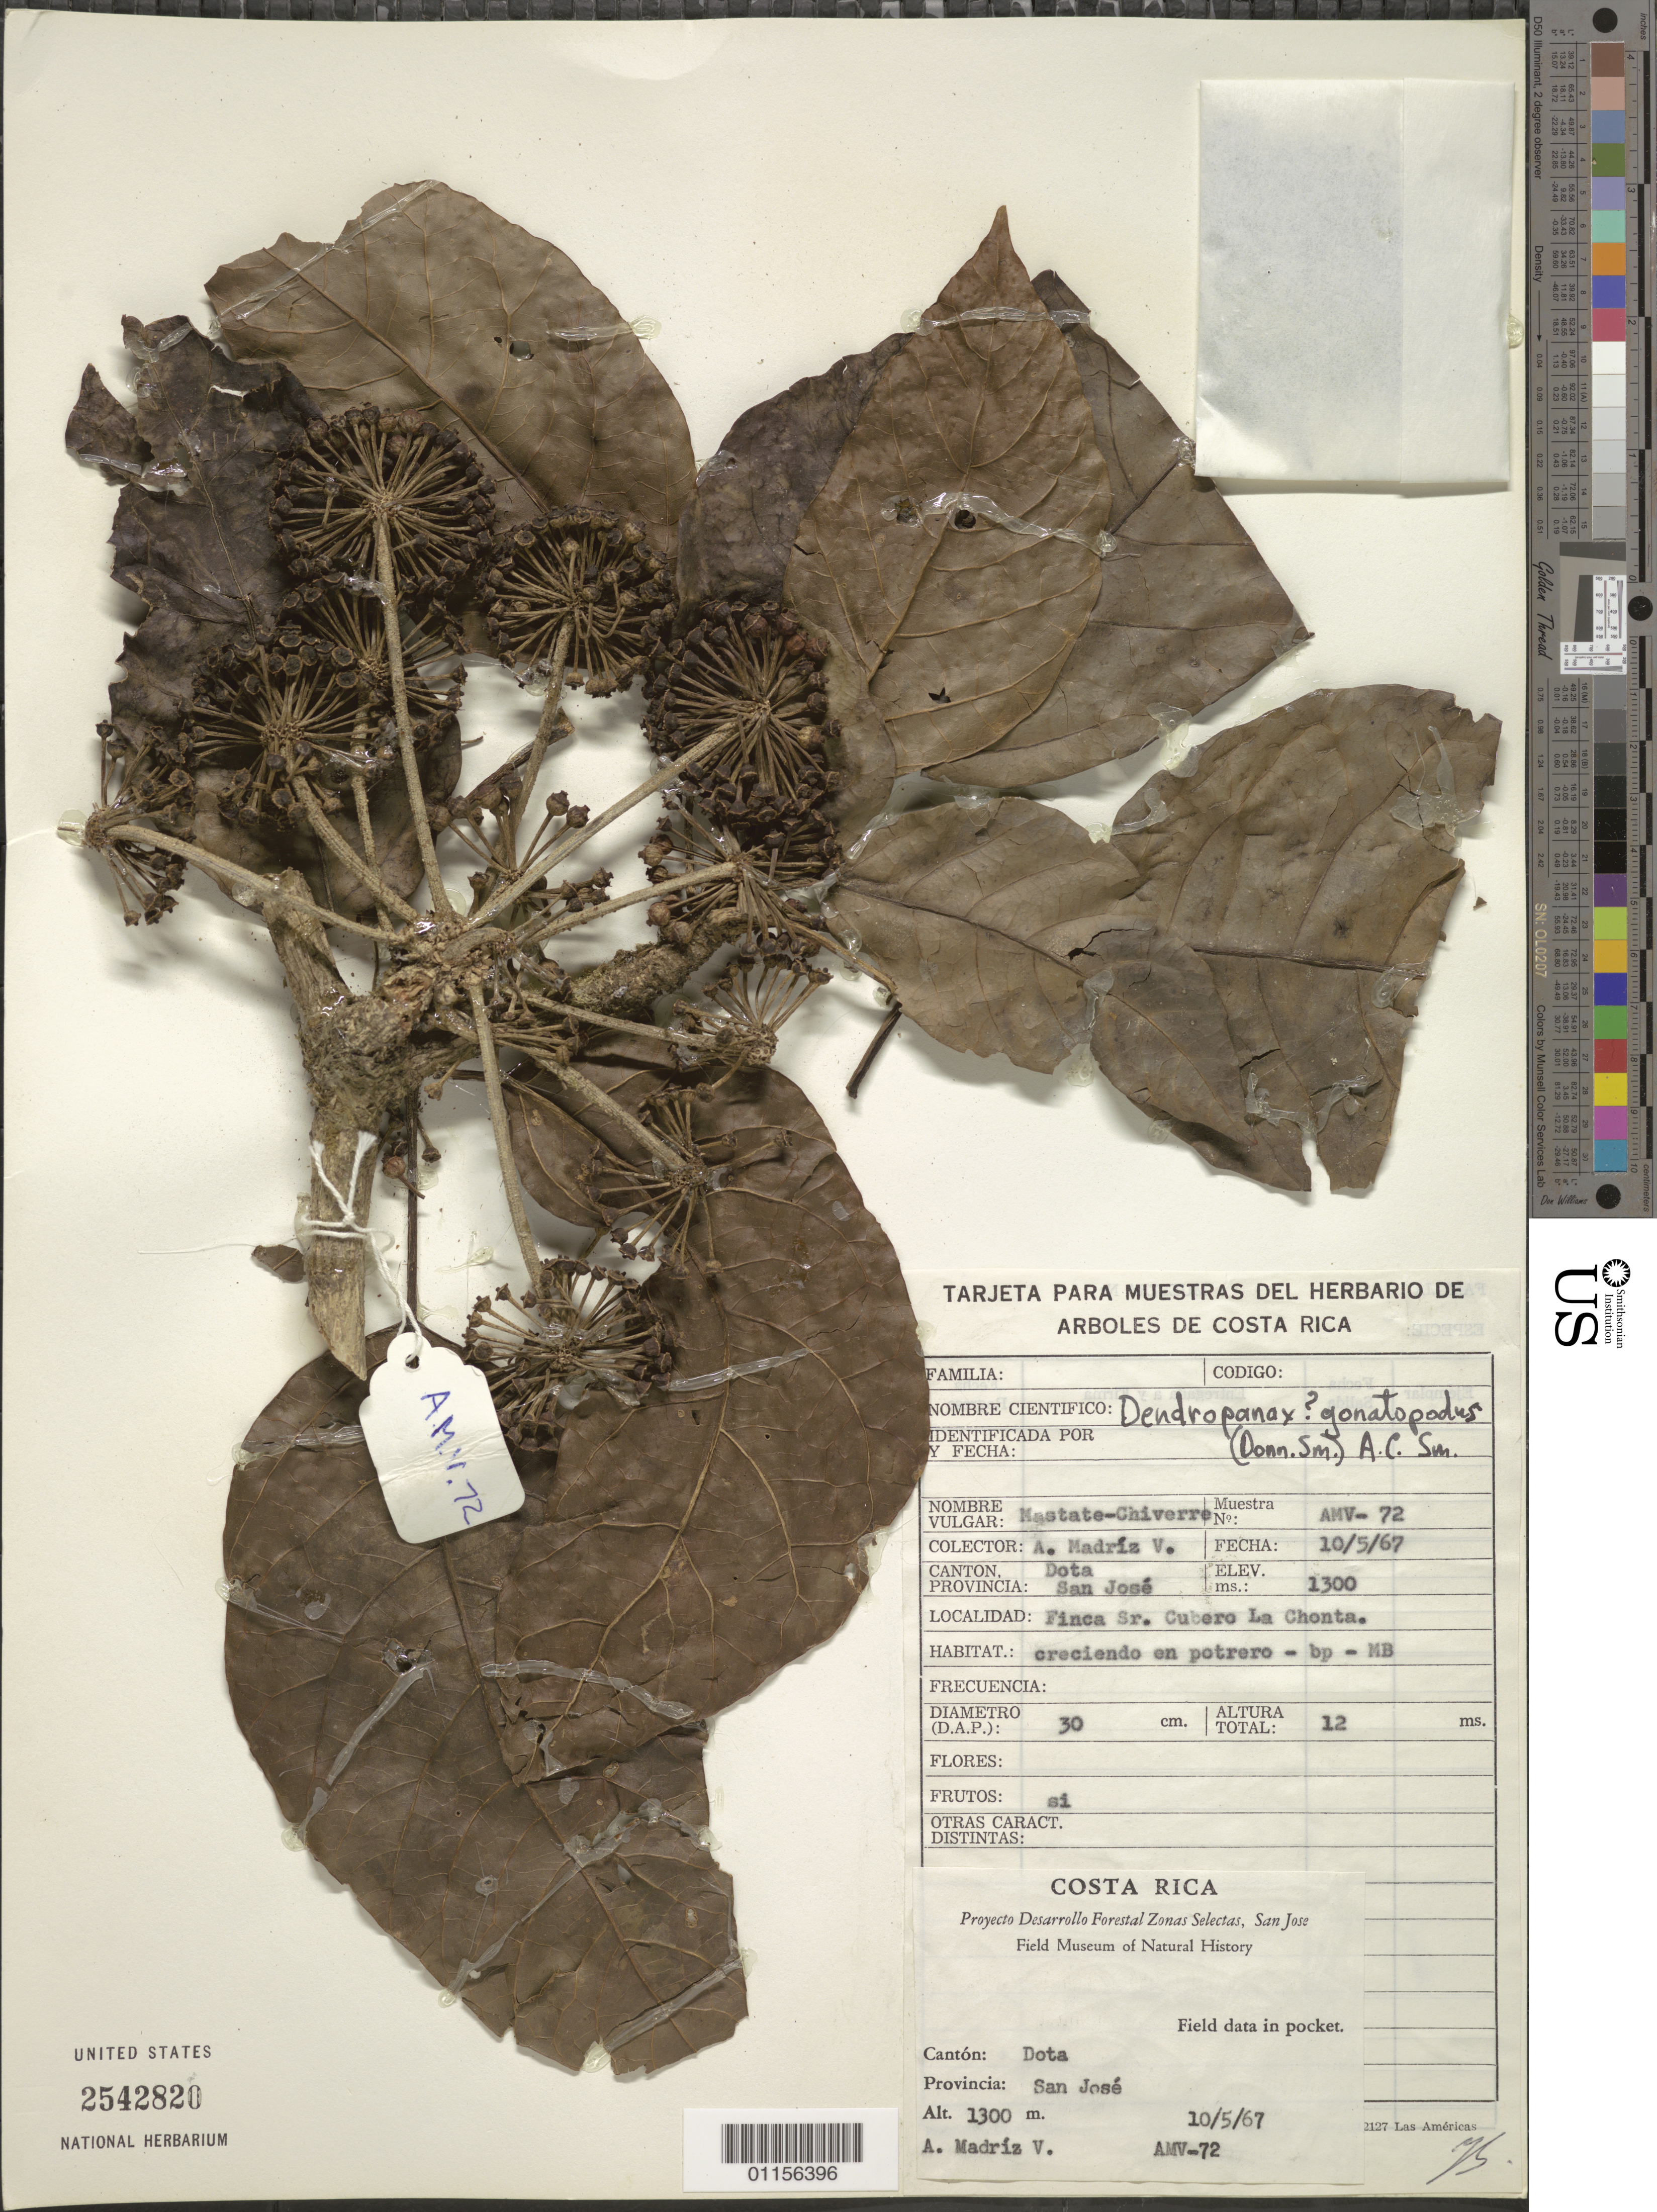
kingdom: Plantae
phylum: Tracheophyta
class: Magnoliopsida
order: Apiales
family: Araliaceae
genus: Dendropanax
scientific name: Dendropanax sp.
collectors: Madriz V., A.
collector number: AMV - 72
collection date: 1967-05-10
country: Costa Rica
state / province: San José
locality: Dota. Finca Sr Cubero La Chonta.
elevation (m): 1300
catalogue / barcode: US 2542820